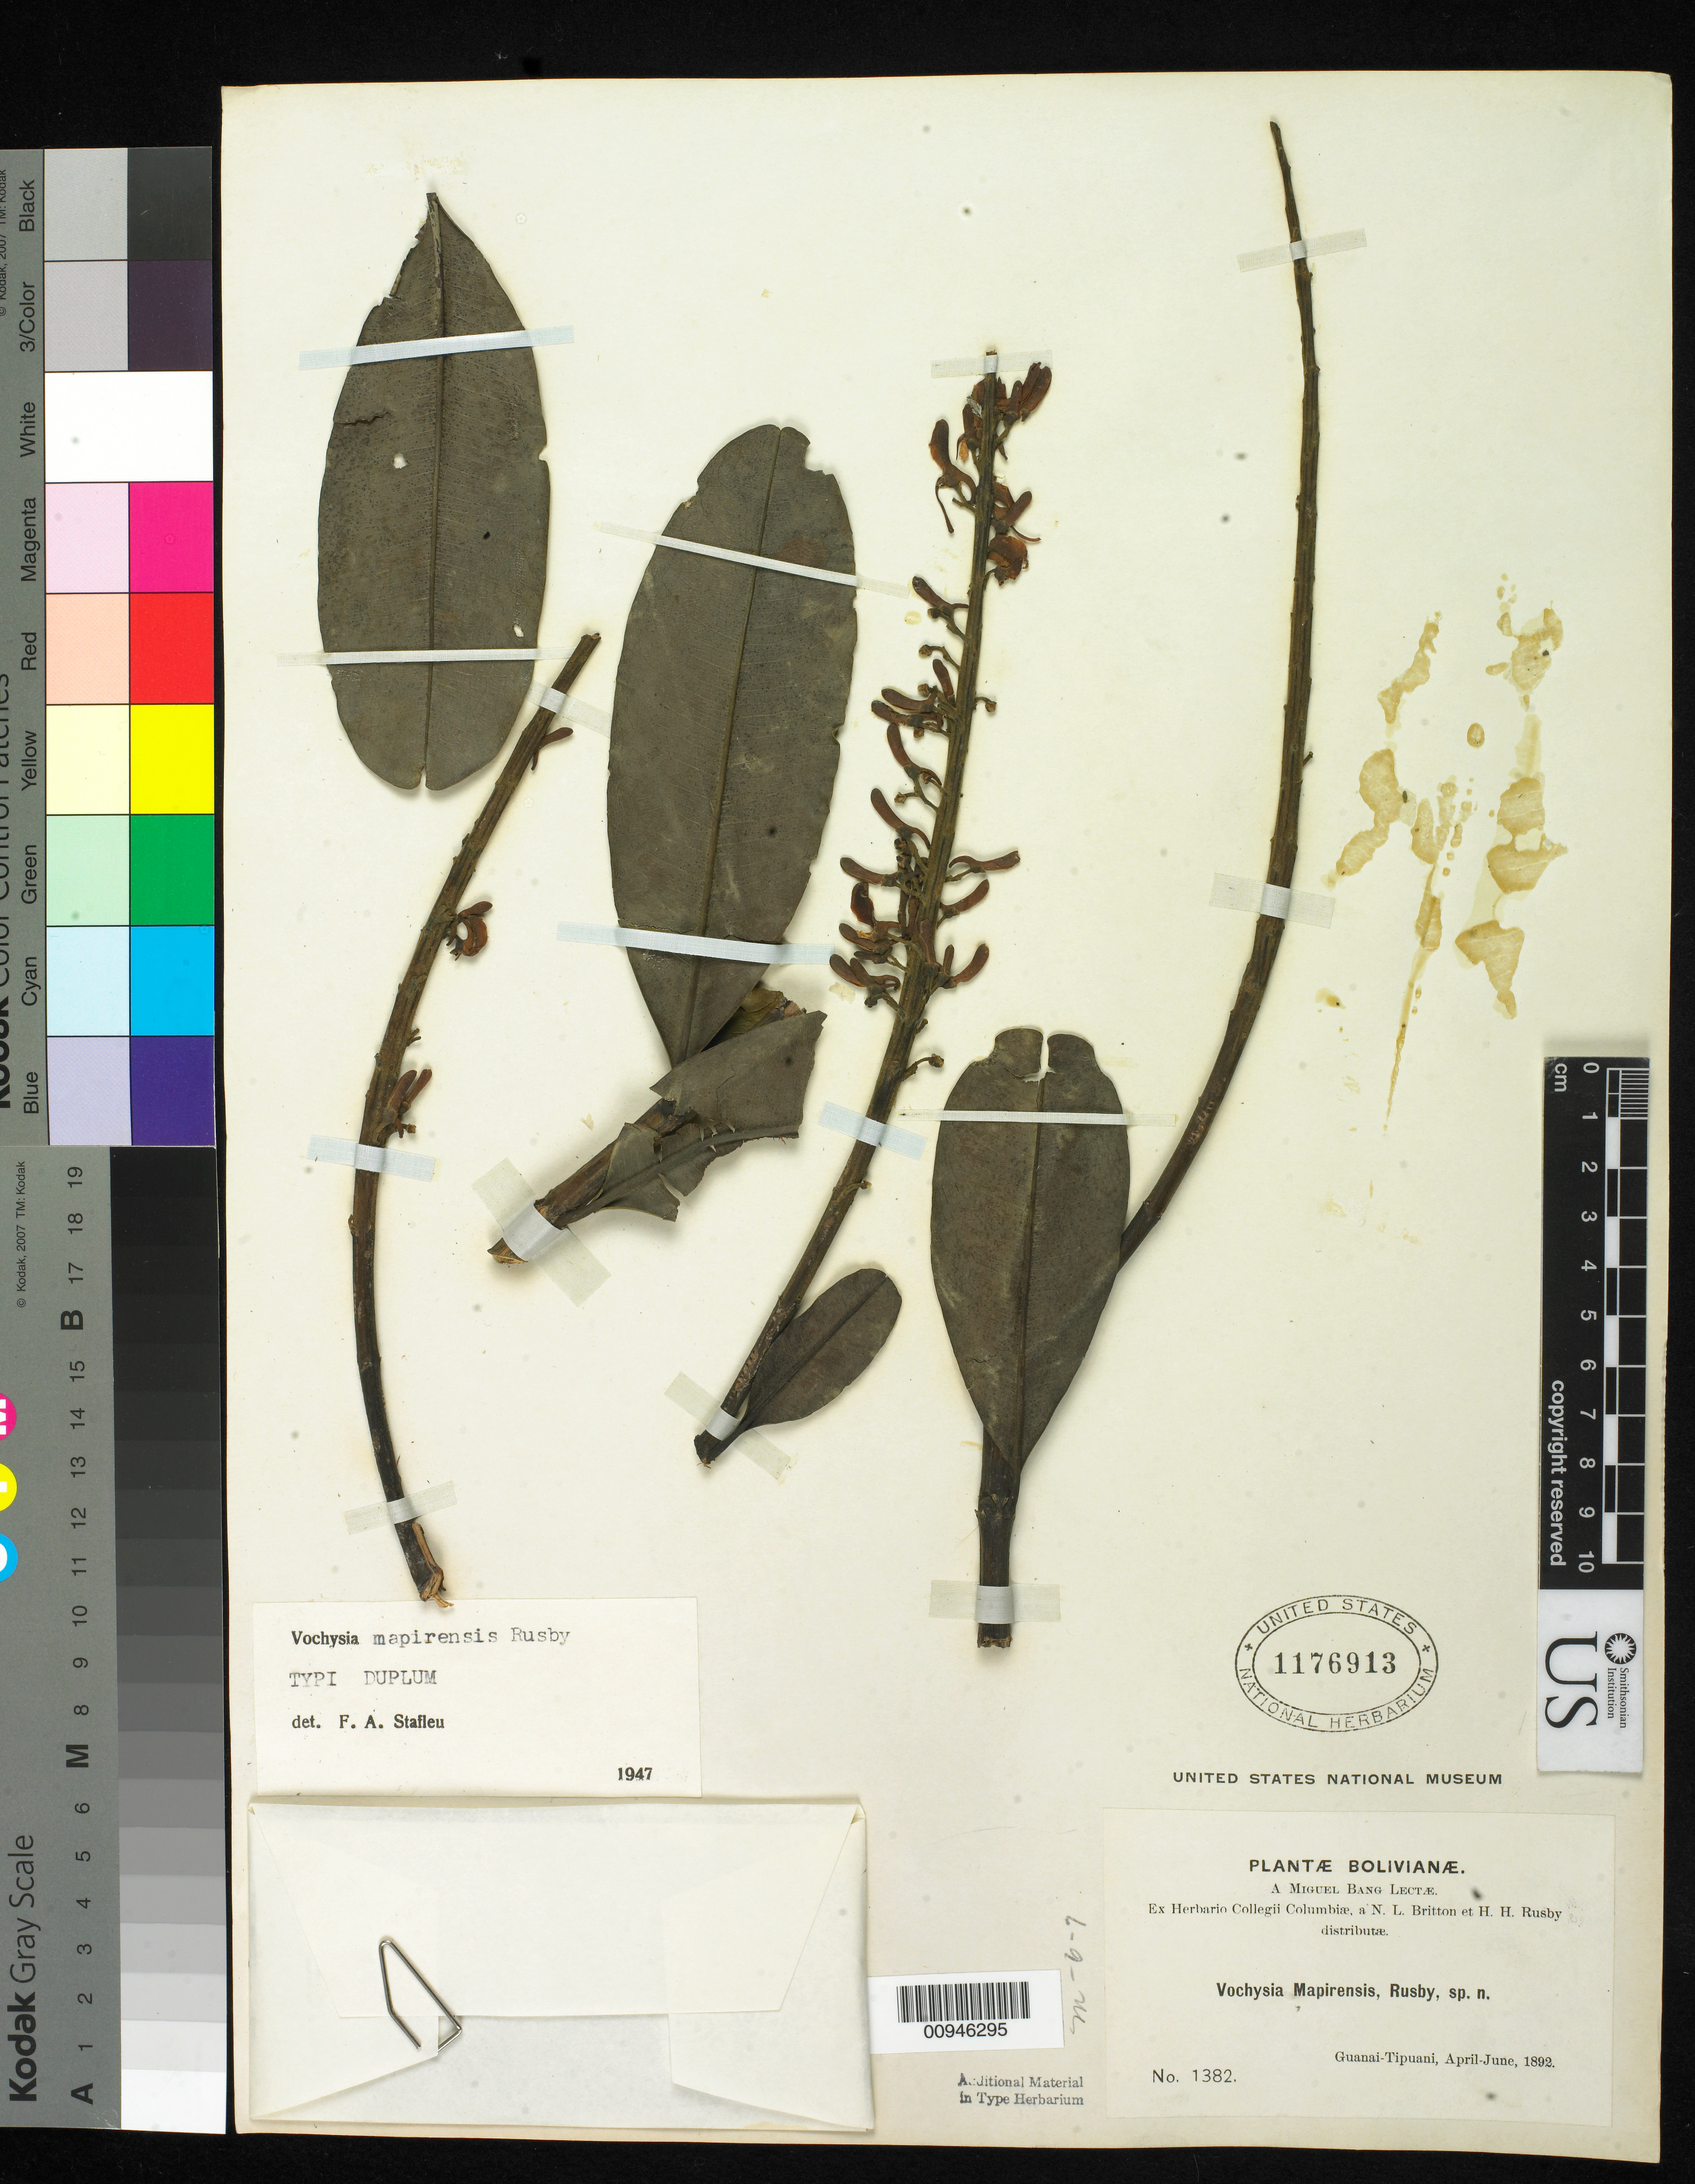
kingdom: Plantae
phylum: Tracheophyta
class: Magnoliopsida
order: Myrtales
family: Vochysiaceae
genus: Vochysia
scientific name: Vochysia mapirensis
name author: Rusby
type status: Type Collection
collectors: M. Bang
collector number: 1382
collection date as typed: Apr 1892 to -- Jun 1892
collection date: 1892-04/1892-06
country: Bolivia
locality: Guanai - Tipuani.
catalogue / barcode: US 1176913